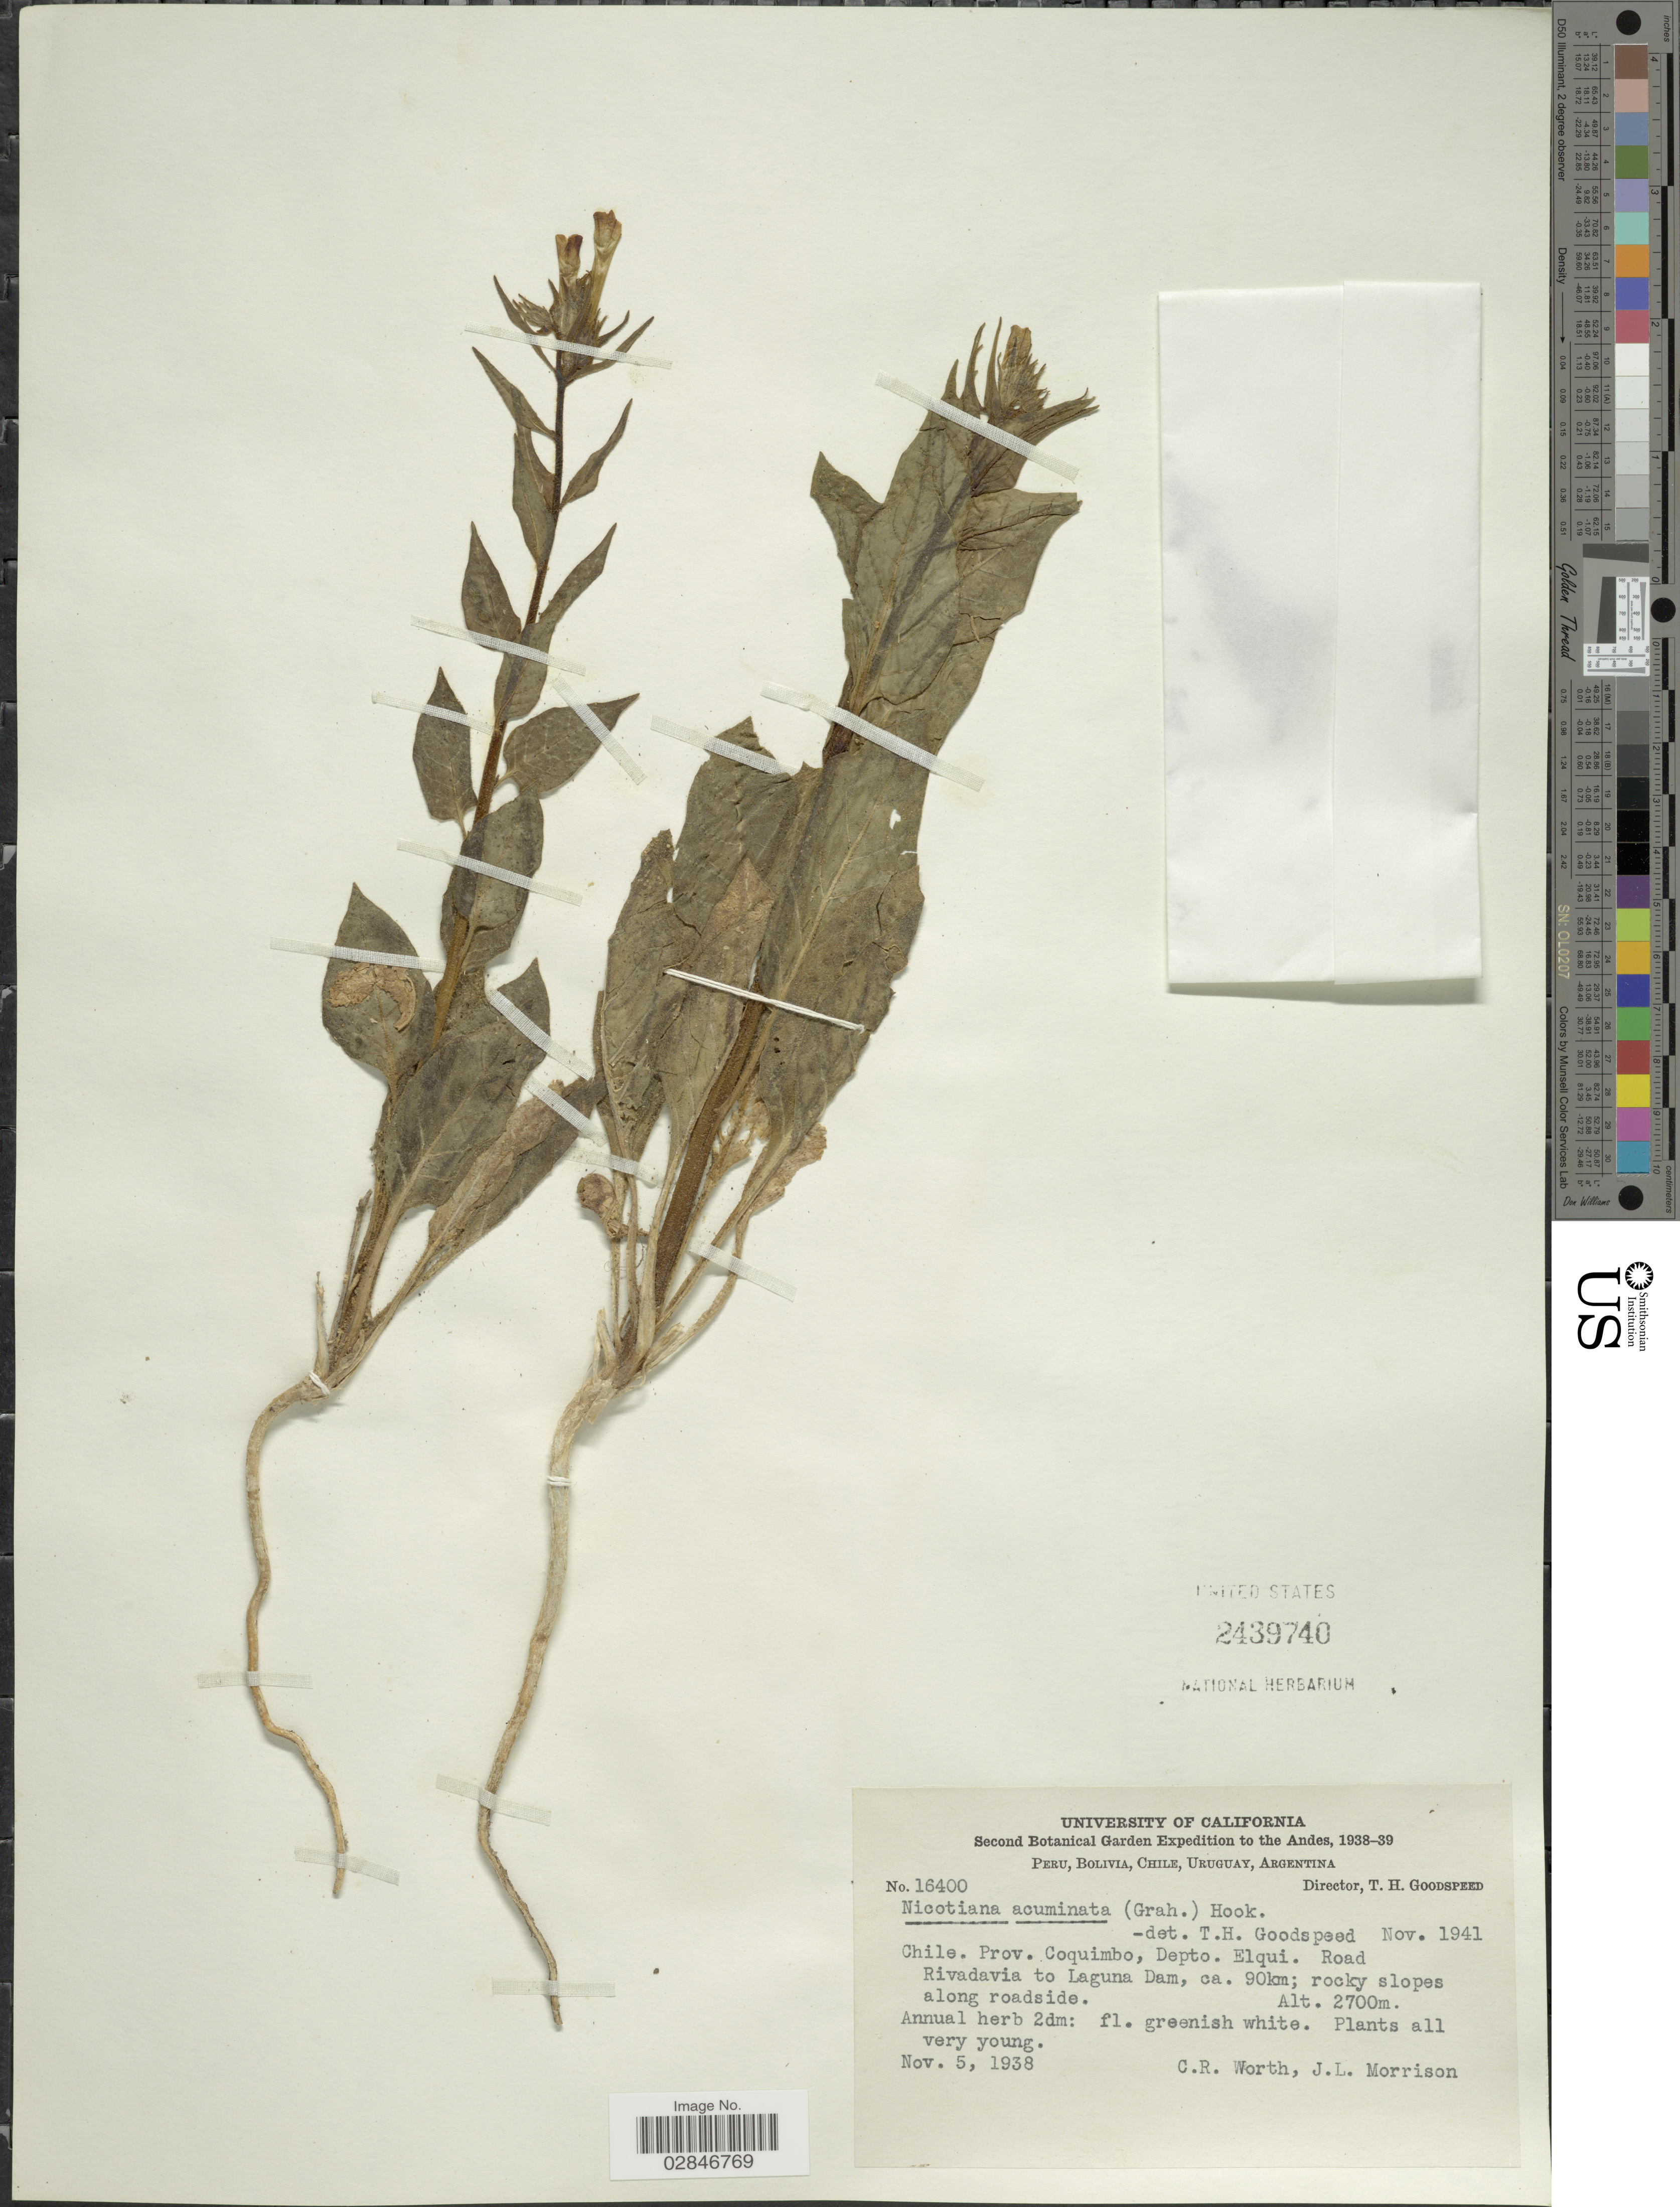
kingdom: Plantae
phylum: Tracheophyta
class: Magnoliopsida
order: Solanales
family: Solanaceae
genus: Nicotiana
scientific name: Nicotiana acuminata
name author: (Graham) Hook.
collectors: C. R. Worth & J. Morrison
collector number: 16400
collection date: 1938-11-05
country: Chile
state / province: Coquimbo (IV)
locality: The Andes, Prov. Coquimbo, Depto. Elqui. Road Rivadavia to Laguna Dam, ca. 90km.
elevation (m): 2700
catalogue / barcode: US 2439740